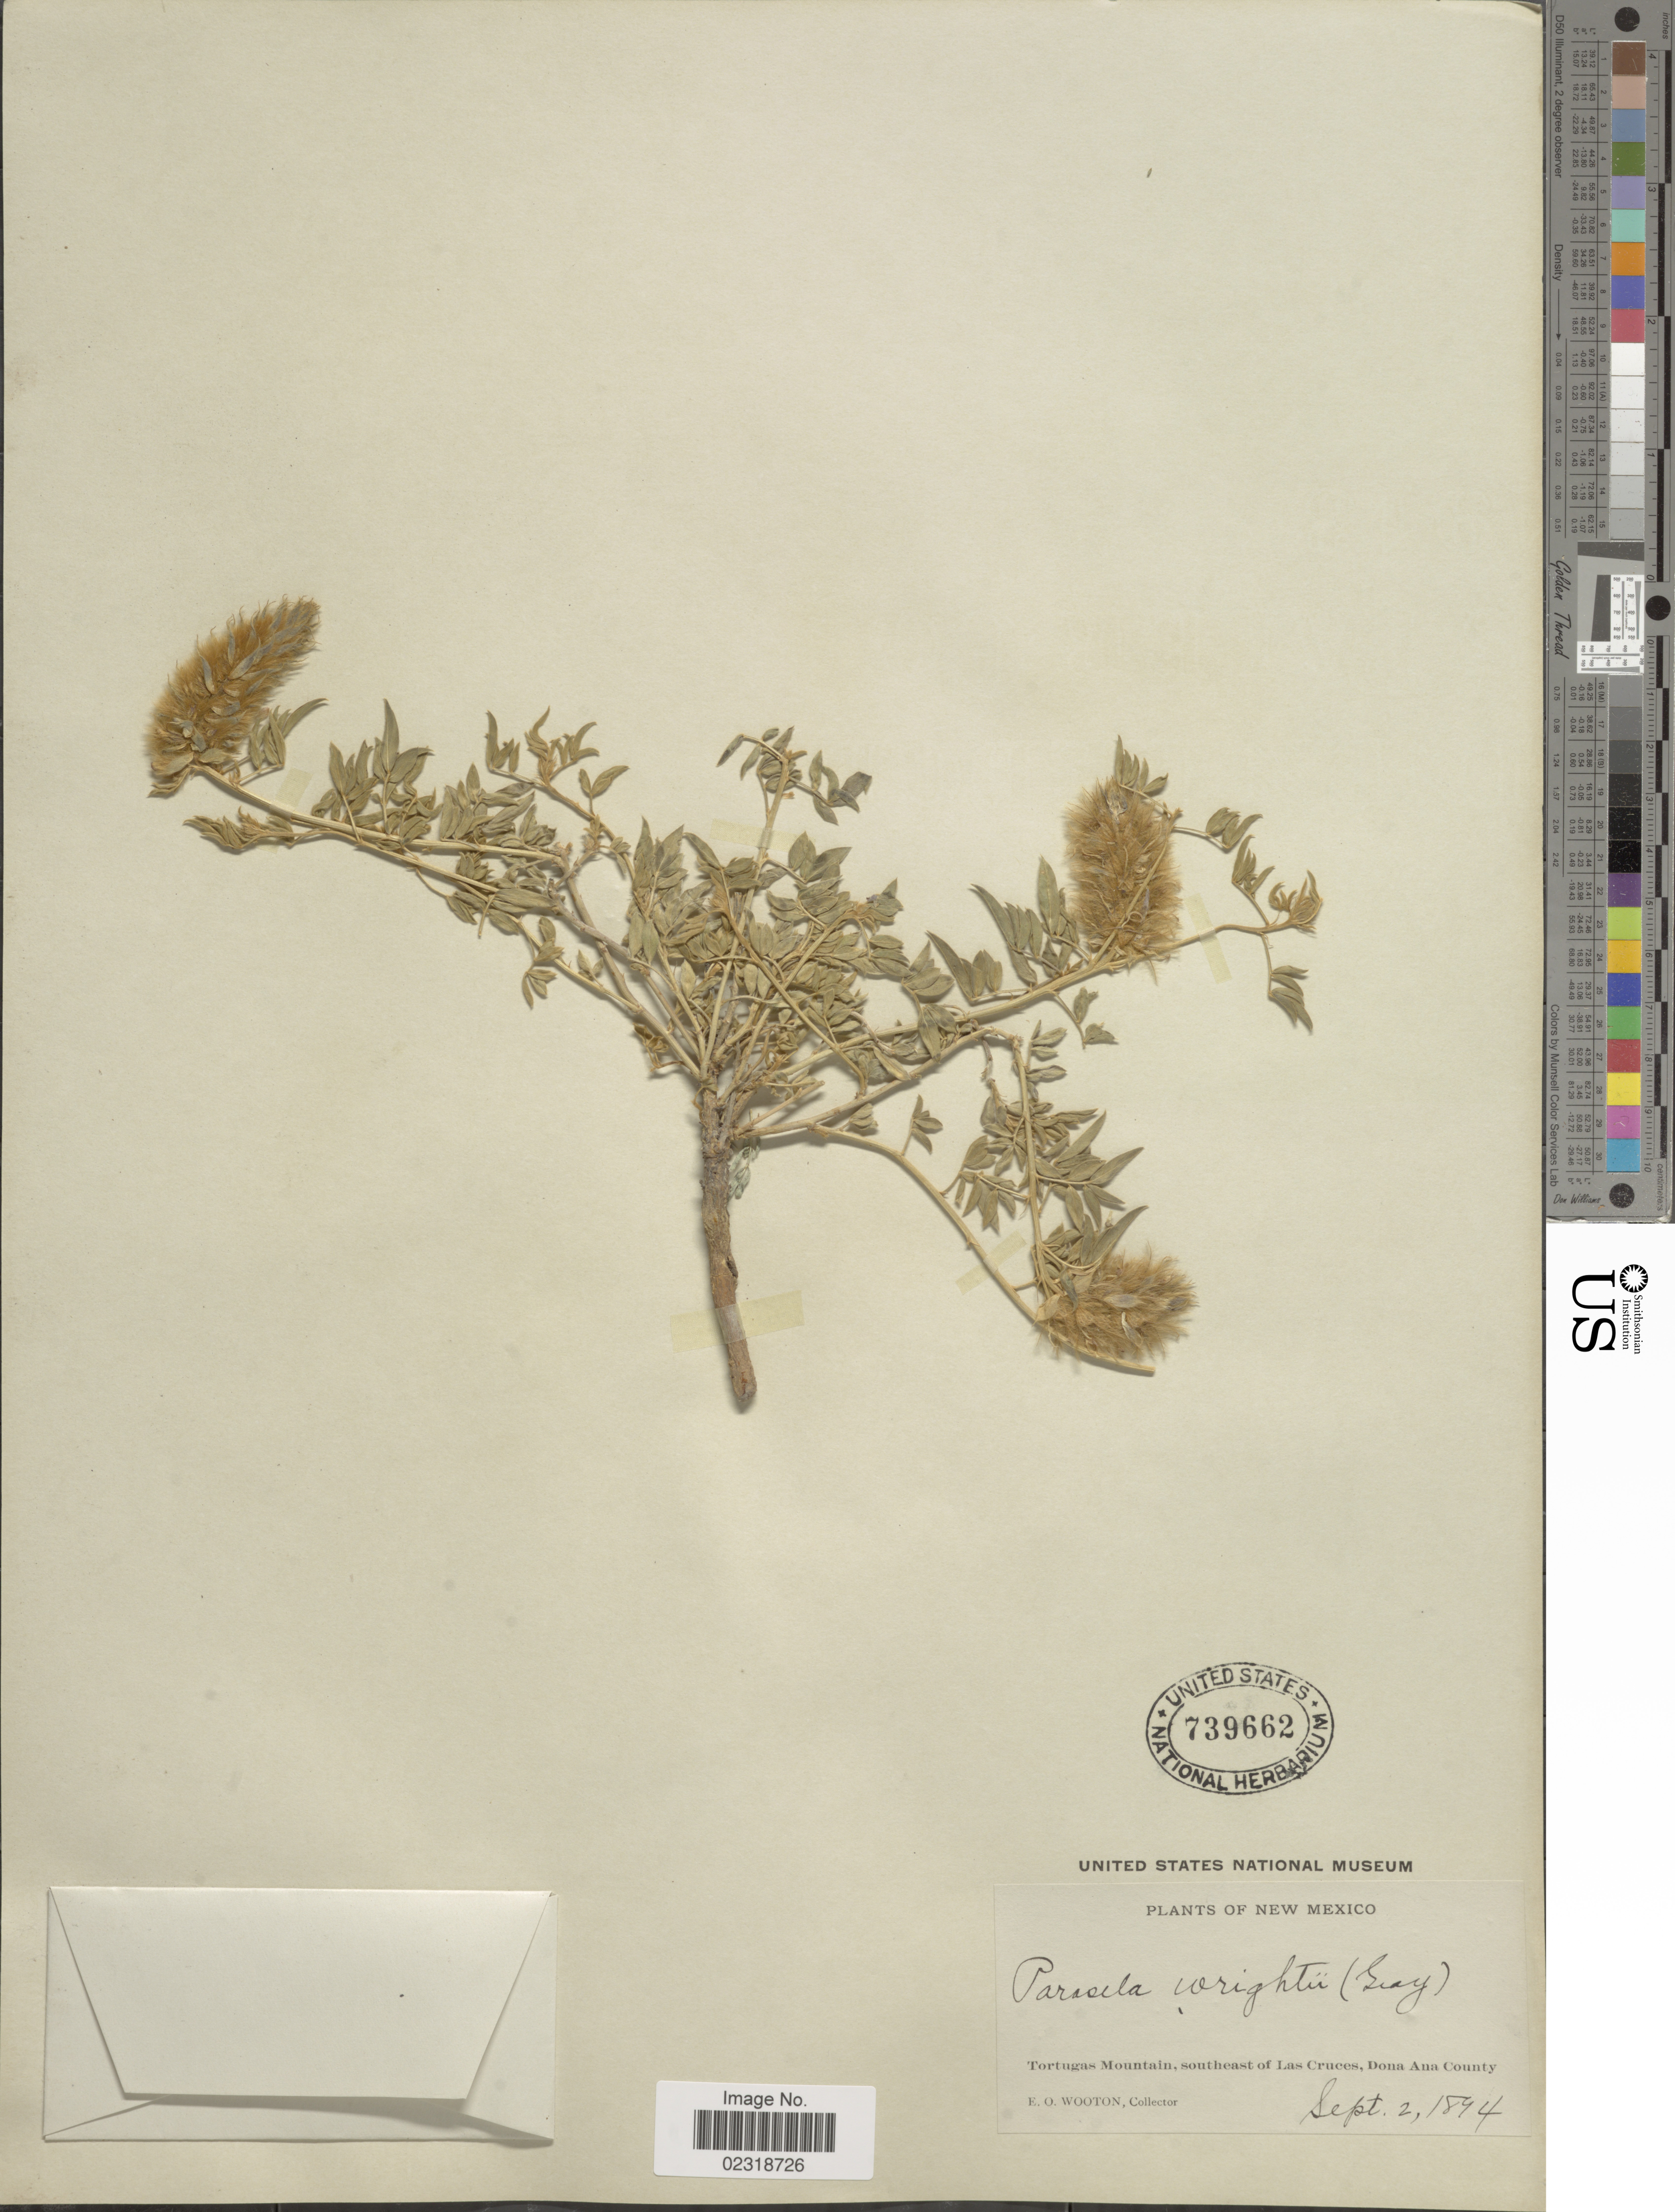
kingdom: Plantae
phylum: Tracheophyta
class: Magnoliopsida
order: Fabales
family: Fabaceae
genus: Dalea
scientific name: Dalea wrightii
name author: A. Gray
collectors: E. O. Wooton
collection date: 1894-09-02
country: United States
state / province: New Mexico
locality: Tortugas Mountain, southeast of Las Cruces, Dona Ana County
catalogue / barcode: US 739662